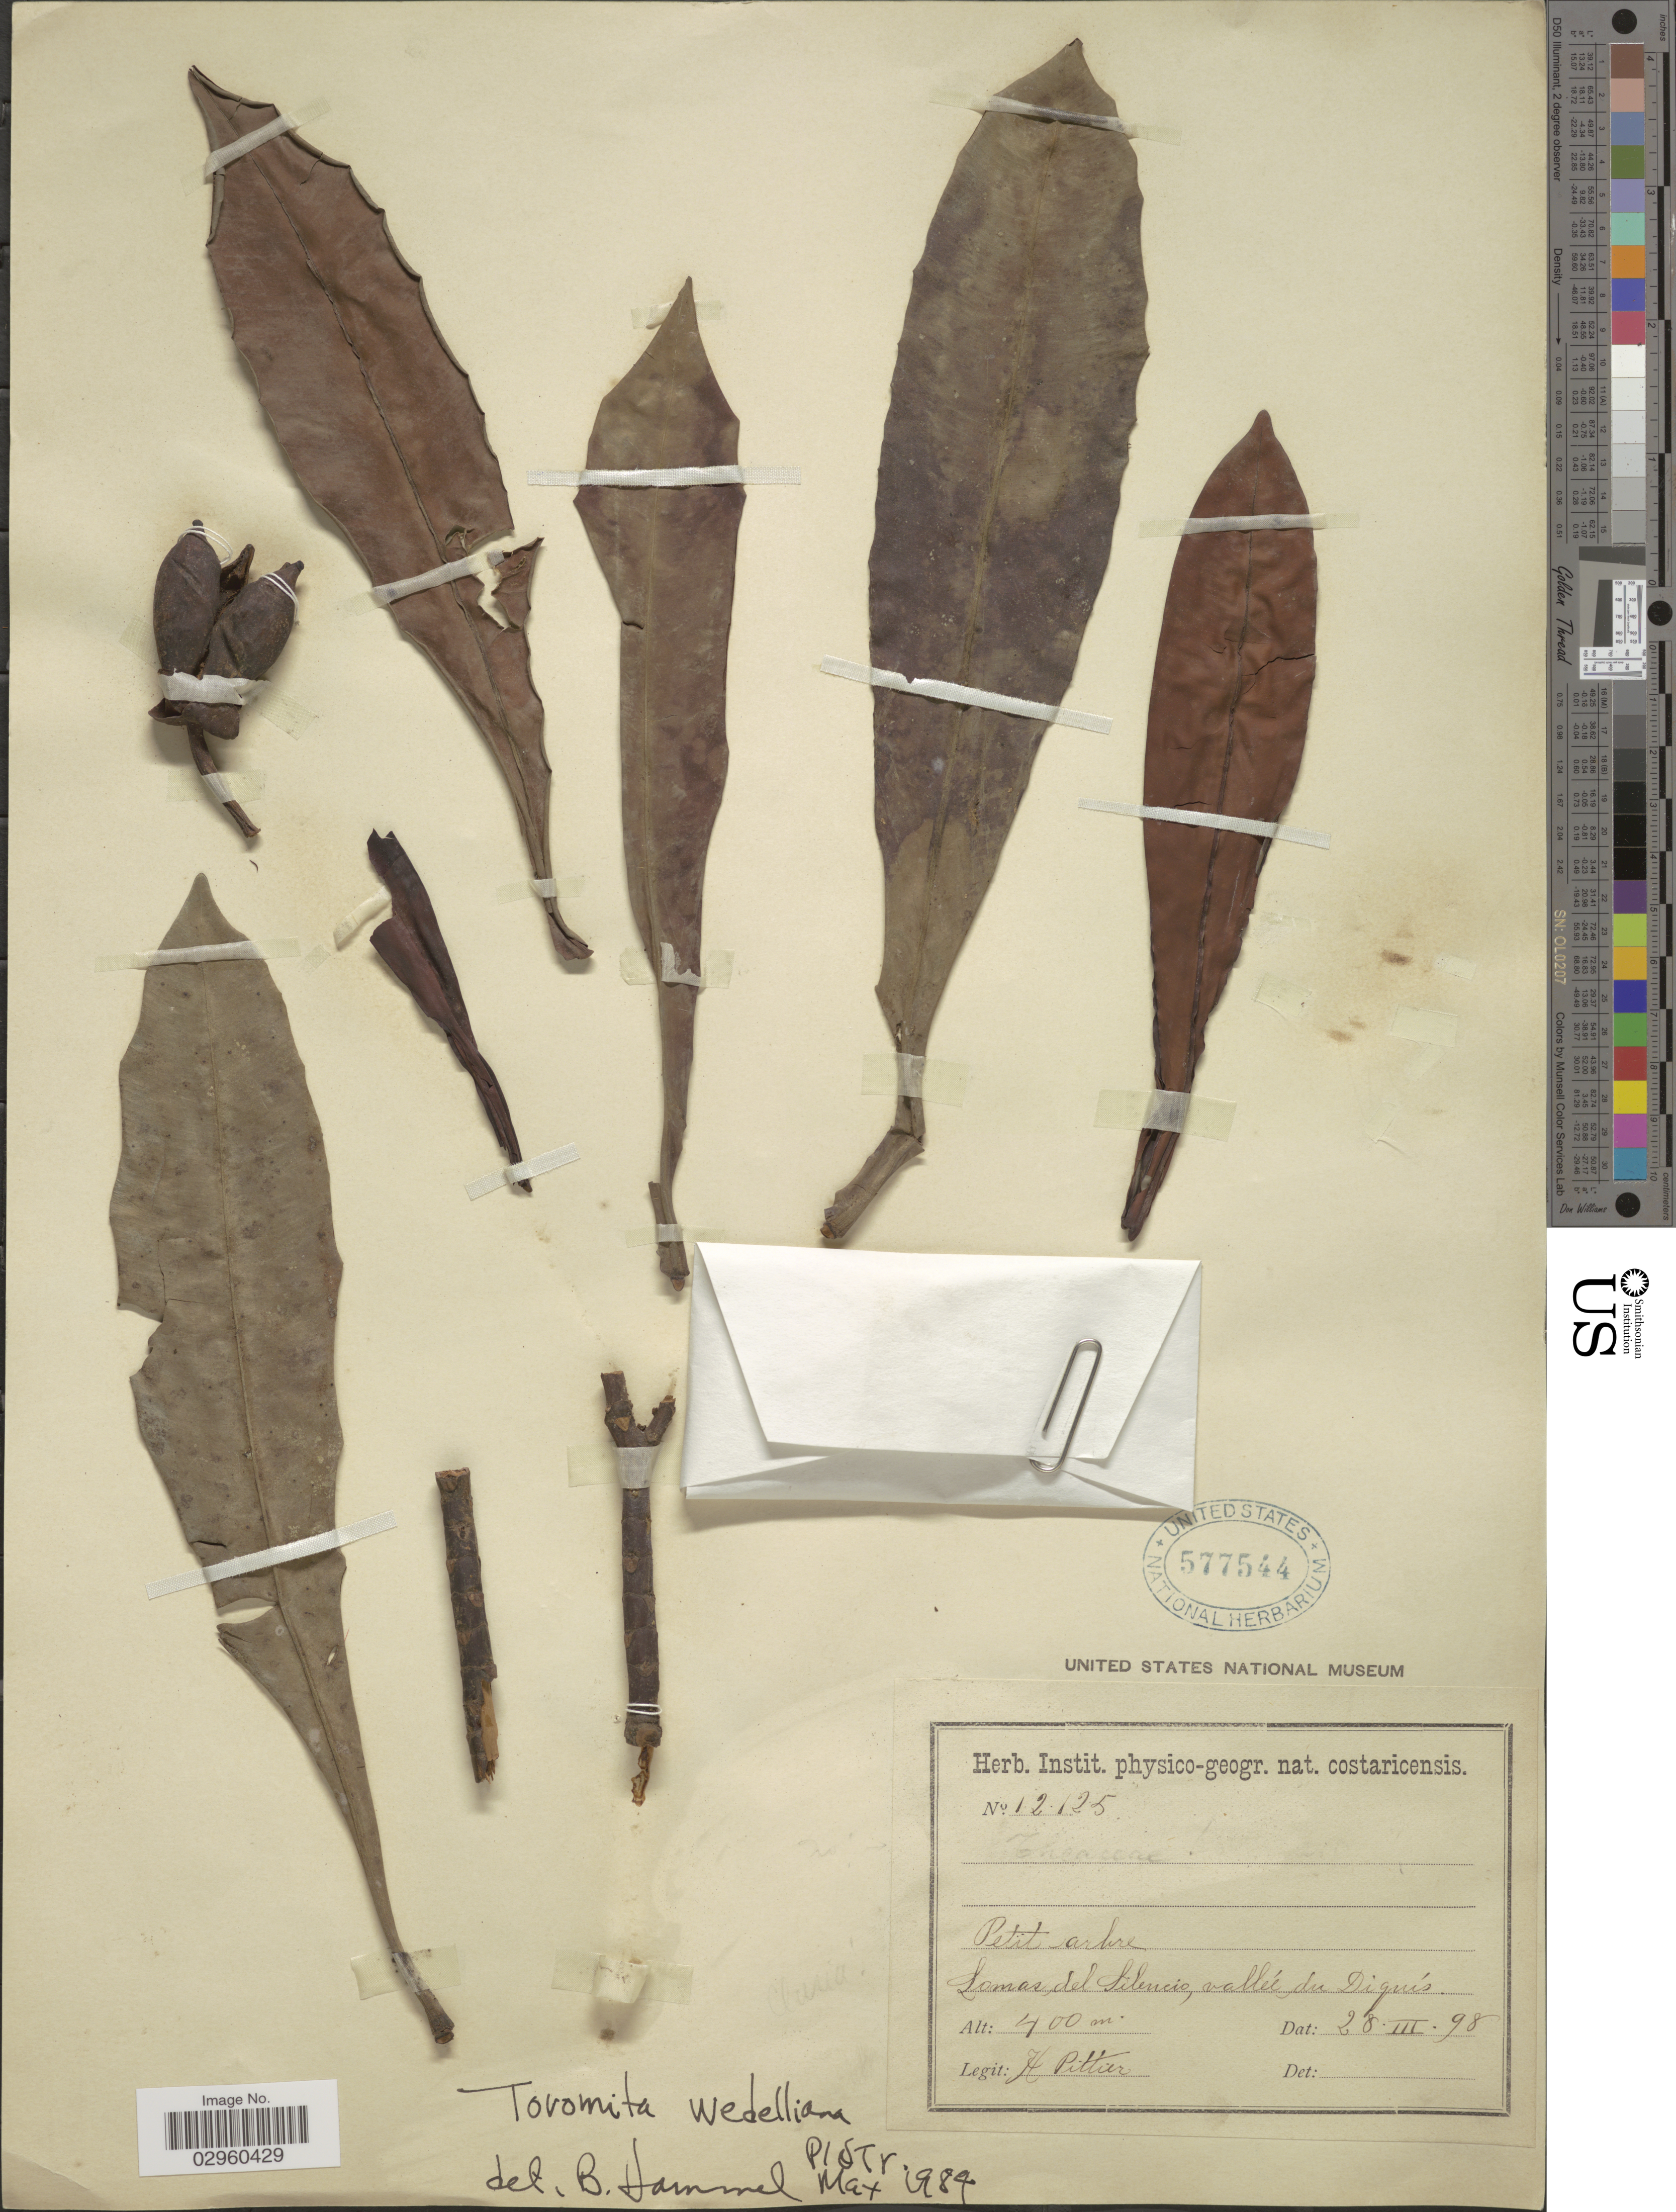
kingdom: Plantae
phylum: Tracheophyta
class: Magnoliopsida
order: Malpighiales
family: Clusiaceae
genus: Arawakia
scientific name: Arawakia weddelliana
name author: (Planch. & Triana) L. Marinho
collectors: H. F. Pittier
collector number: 12125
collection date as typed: Transcribed d/m/y: 28/3/98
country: Costa Rica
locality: Lomas del Silencio, vallée du Diquís.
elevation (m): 400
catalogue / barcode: US 577544